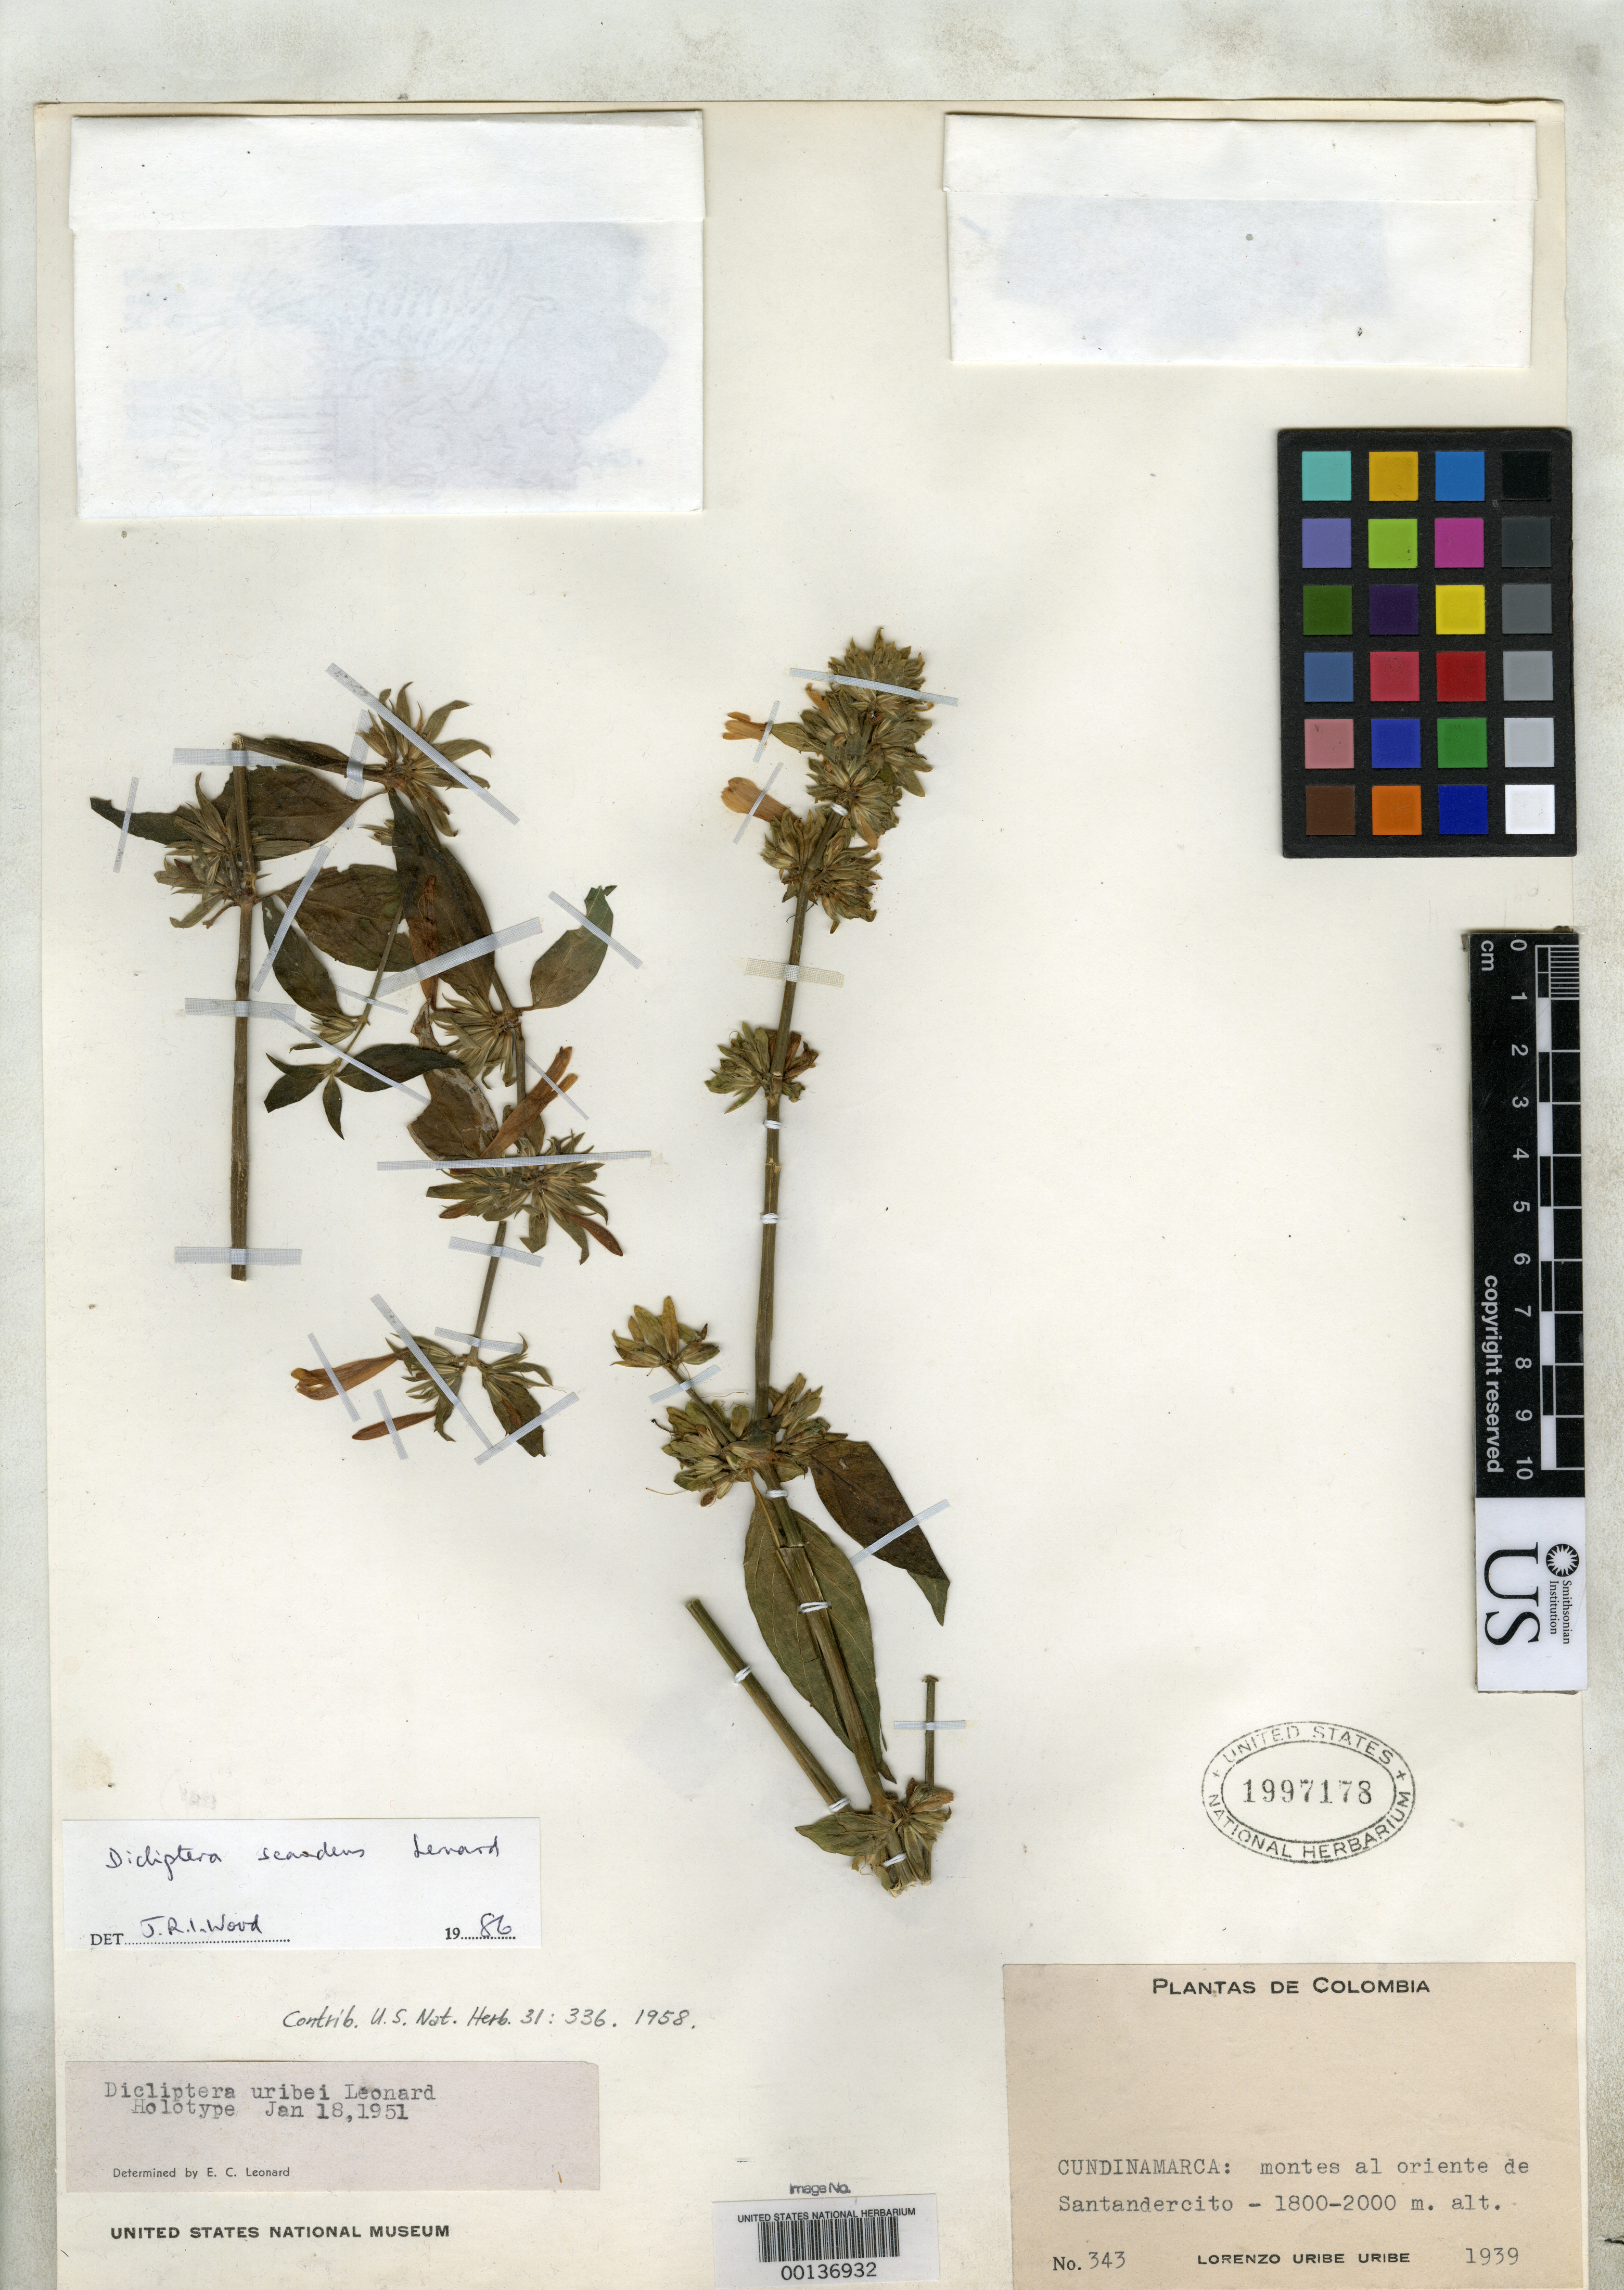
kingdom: Plantae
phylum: Tracheophyta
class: Magnoliopsida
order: Lamiales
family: Acanthaceae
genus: Dicliptera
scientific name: Dicliptera uribei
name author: Leonard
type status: Holotype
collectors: L. Uribe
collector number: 343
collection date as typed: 1939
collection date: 1939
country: Colombia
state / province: Cundinamarca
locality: Mts near Santandercito.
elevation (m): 1800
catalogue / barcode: US 1997178